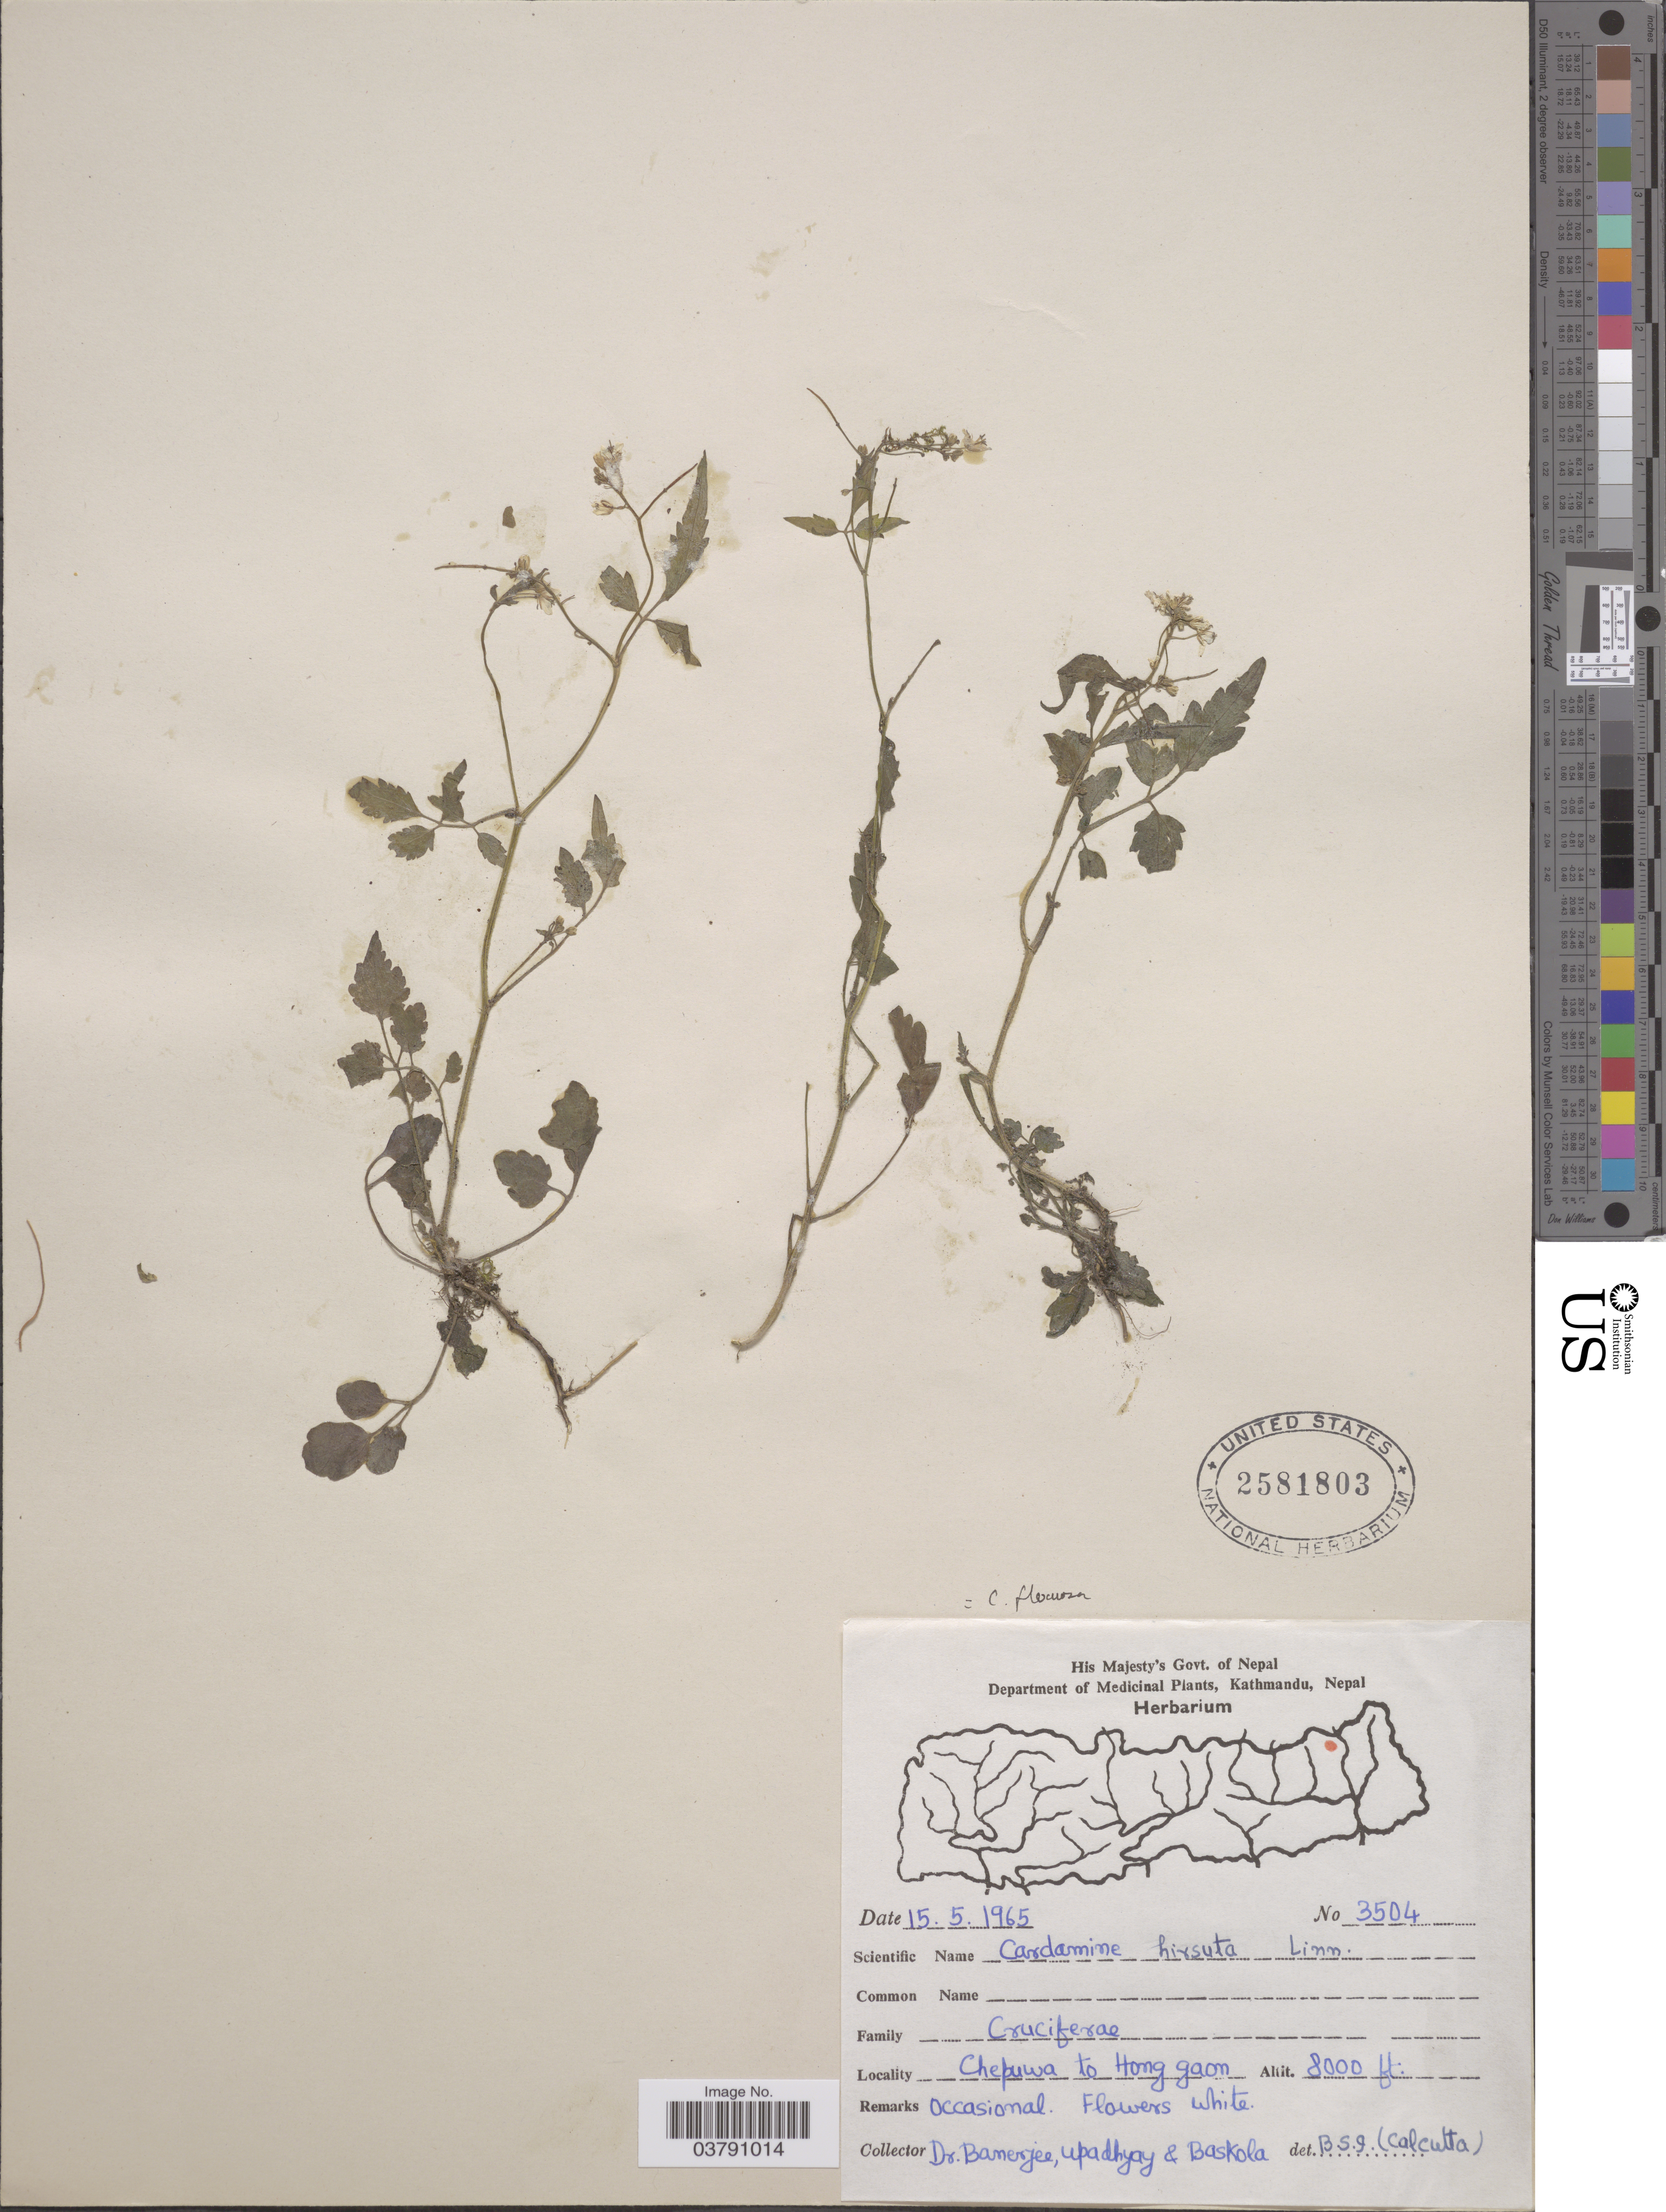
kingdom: Plantae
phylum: Tracheophyta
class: Magnoliopsida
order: Brassicales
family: Brassicaceae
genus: Cardamine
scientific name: Cardamine flexuosa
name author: With.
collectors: -. Banerjee, Upadhyay, -- & Baskola, --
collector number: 3504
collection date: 1965-05-15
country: Nepal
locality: Chepuwa to Hong gaon.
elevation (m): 2438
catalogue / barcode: US 2581803